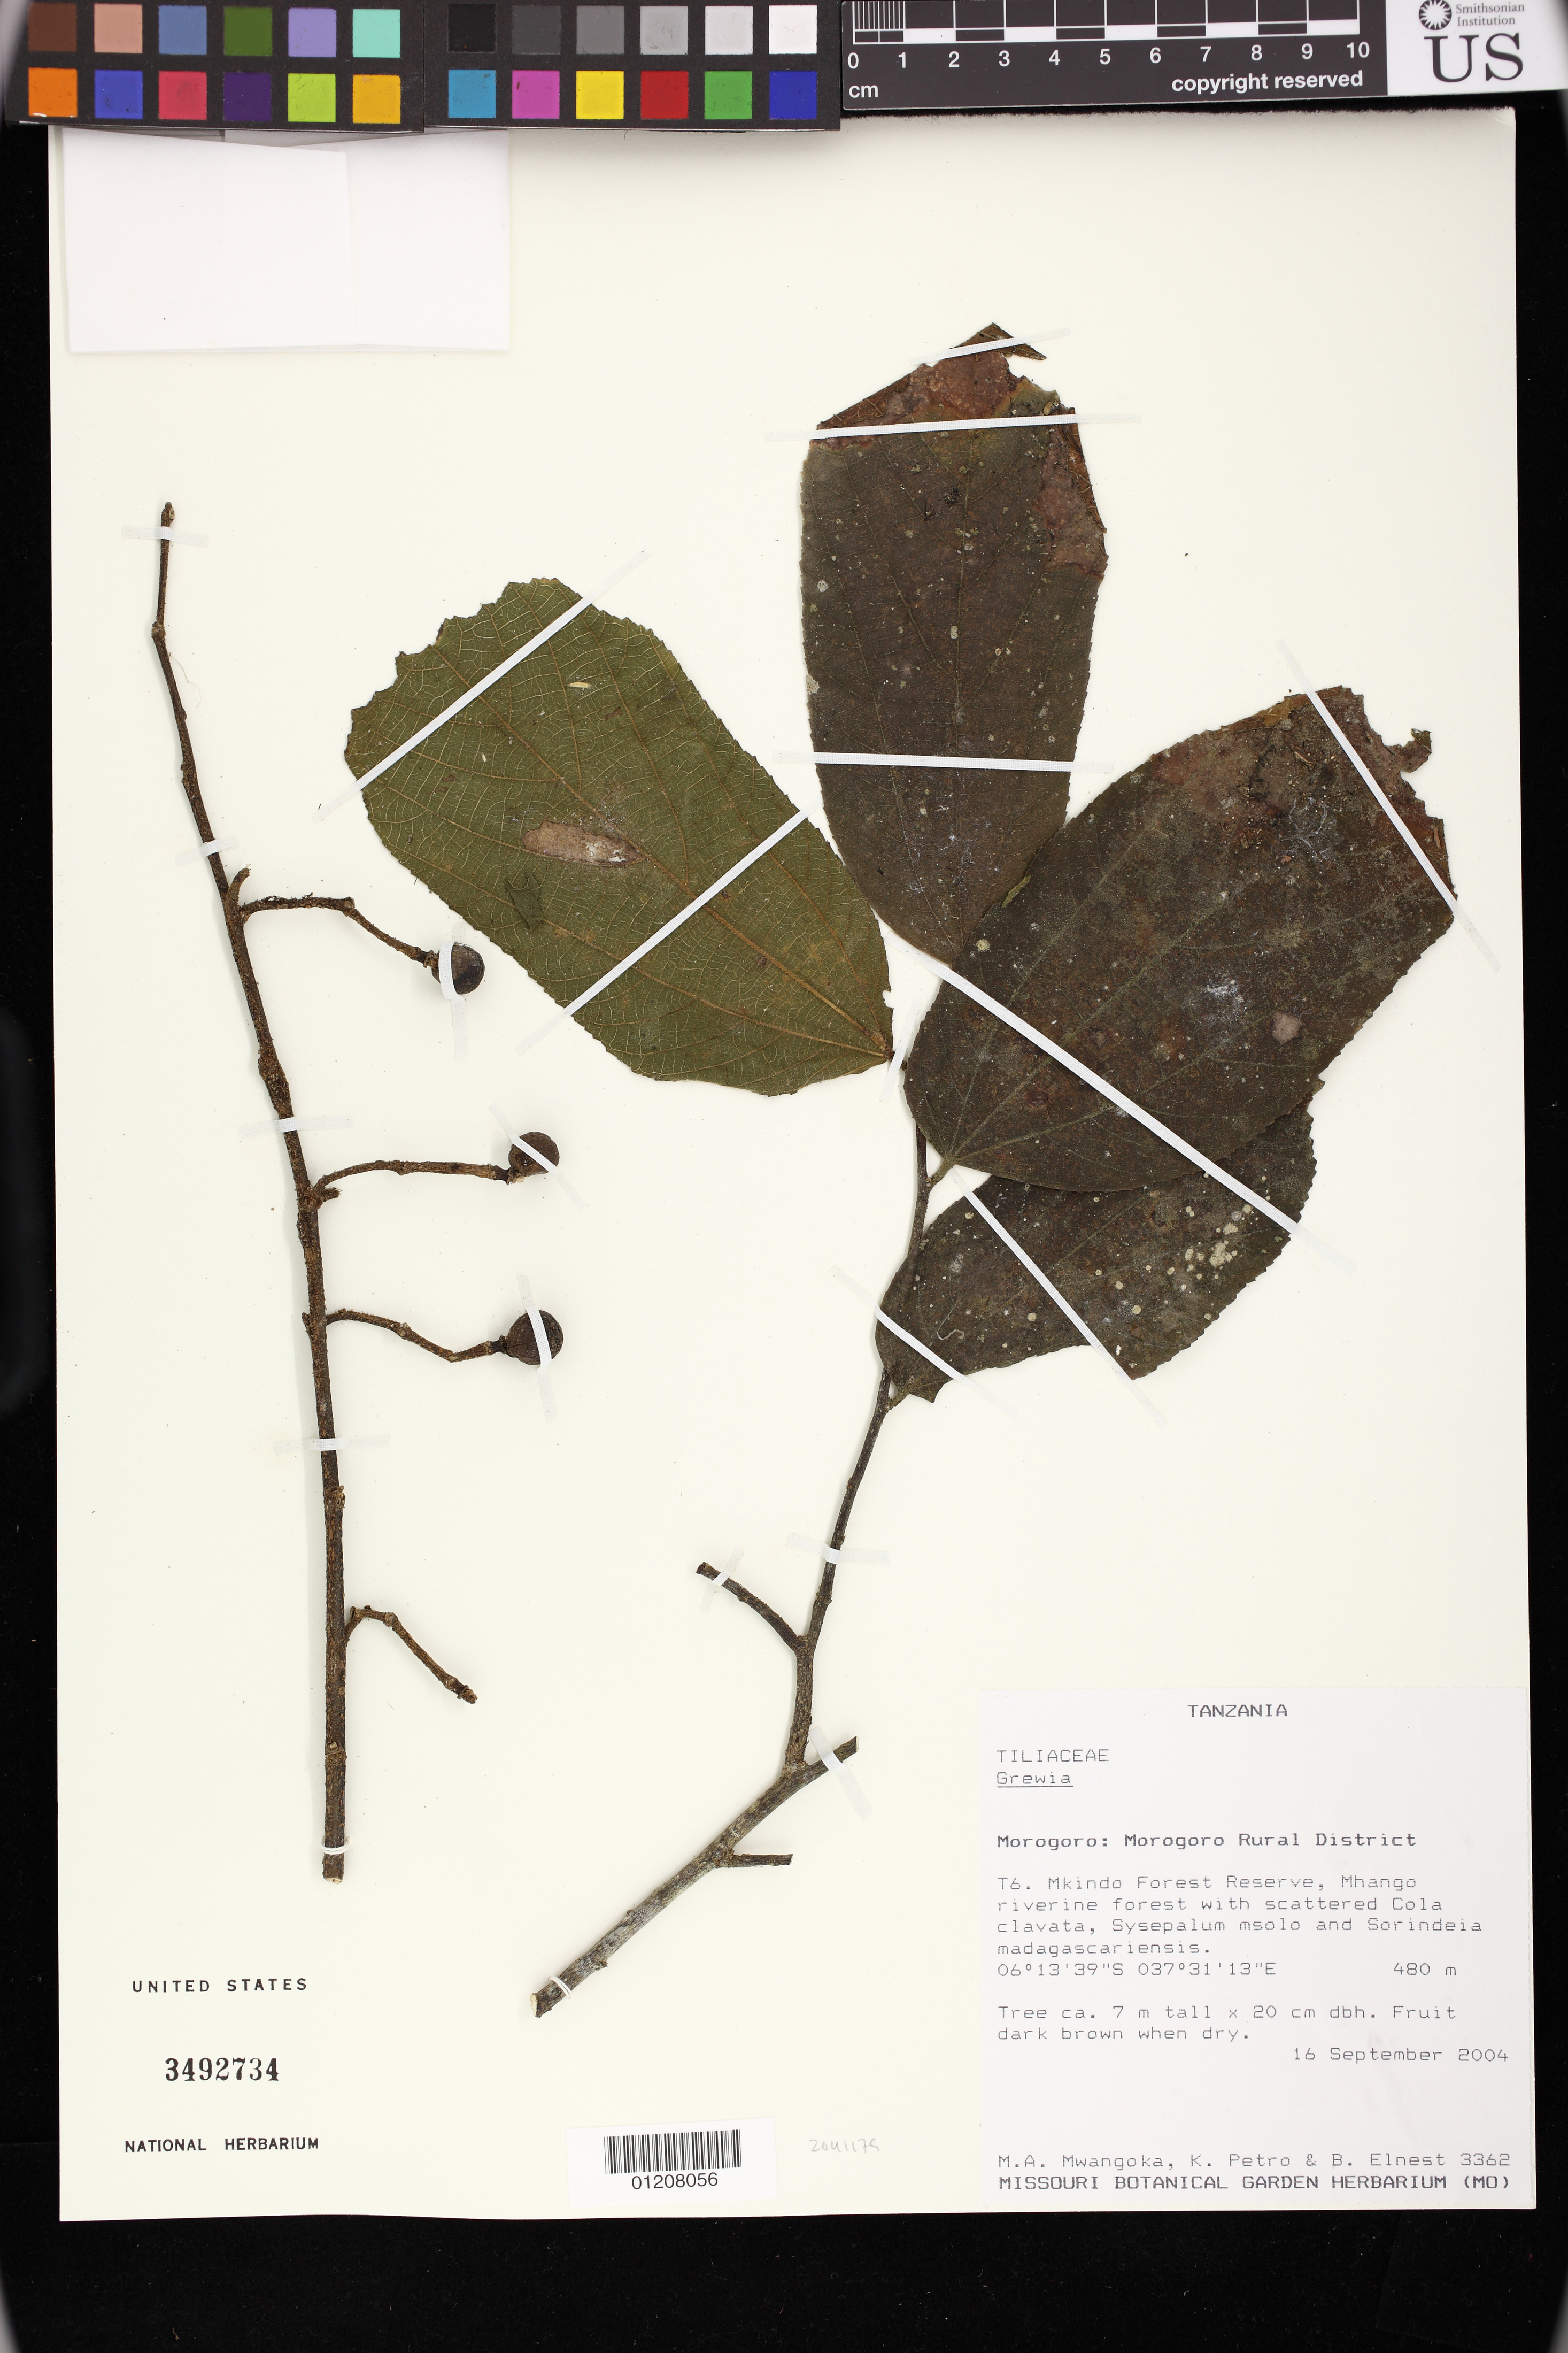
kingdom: Plantae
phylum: Tracheophyta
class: Magnoliopsida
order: Malvales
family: Malvaceae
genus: Grewia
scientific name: Grewia sp.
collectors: M. Mwanagoka, K. Petro & B. Elnest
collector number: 3362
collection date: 2004-09-16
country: Tanzania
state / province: Morogoro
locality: Morogoro Rural District: T6. Mkindo Forest Reserve, Mhango riverine forest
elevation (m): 480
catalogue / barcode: US 3492734